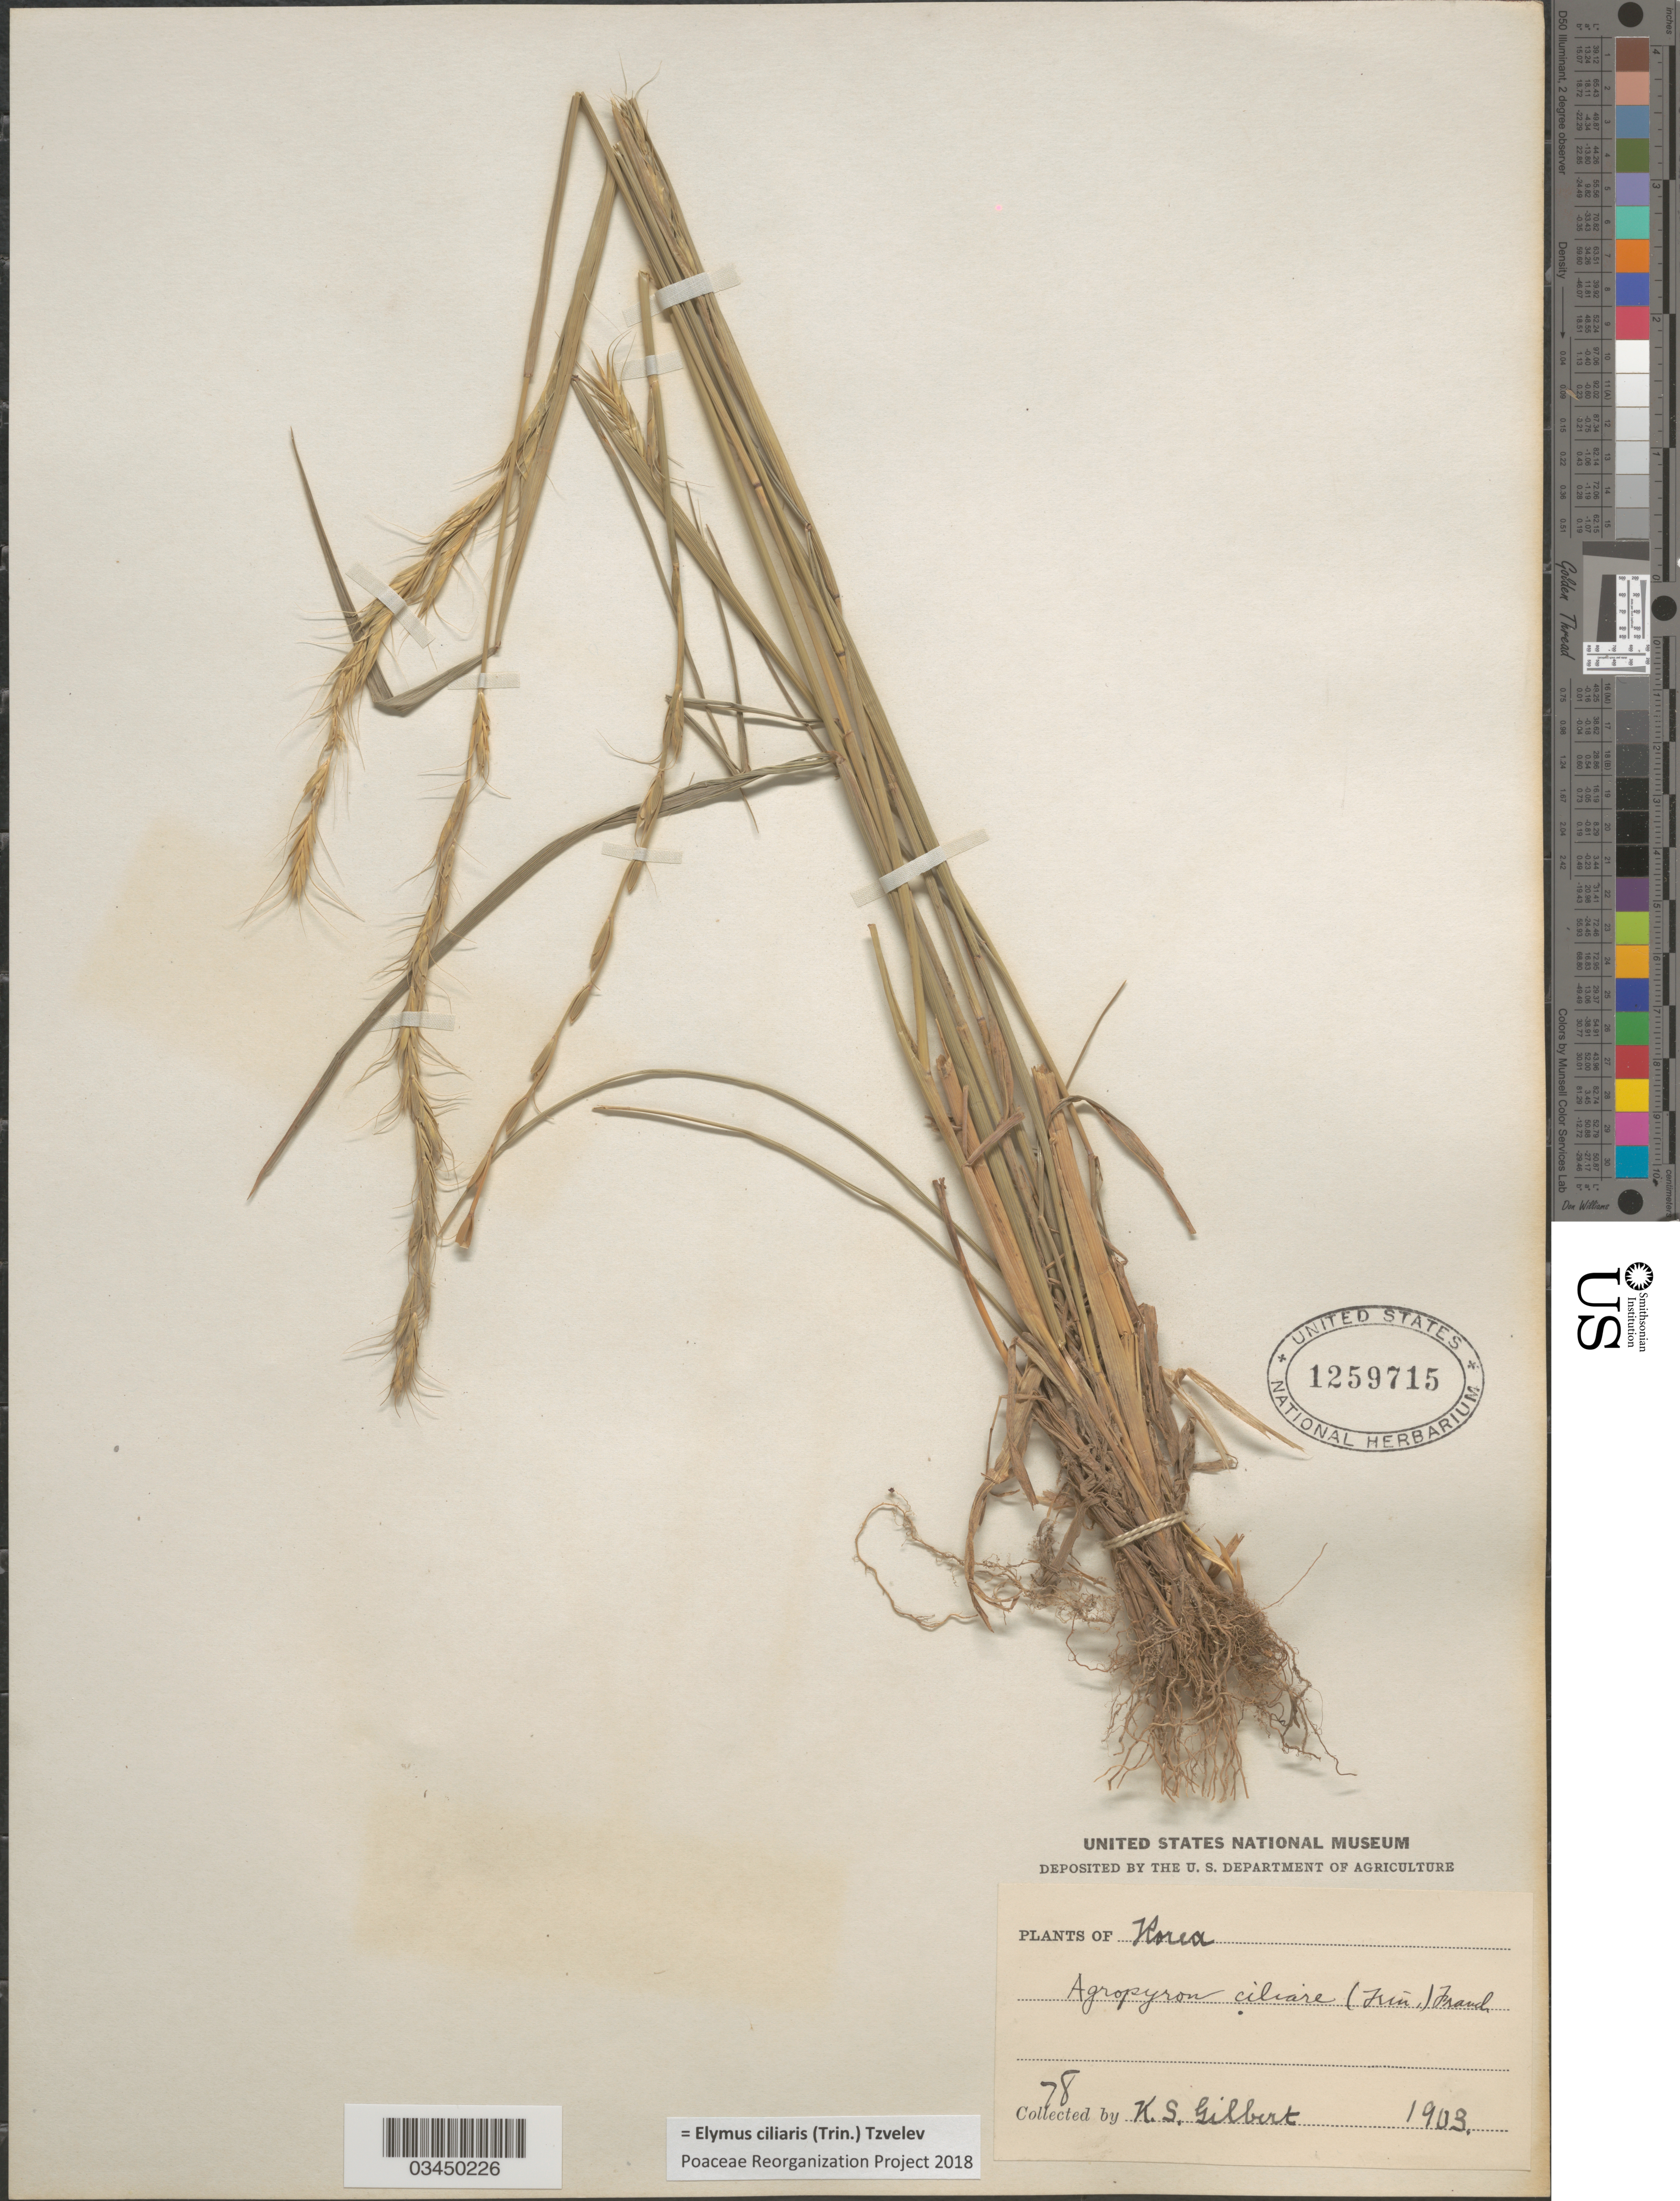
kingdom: Plantae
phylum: Tracheophyta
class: Liliopsida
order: Poales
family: Poaceae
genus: Elymus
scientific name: Elymus ciliaris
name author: (Trin.) Tzvelev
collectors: K. Gilbert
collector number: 78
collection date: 1903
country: North Korea / South Korea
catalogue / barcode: US 1259715